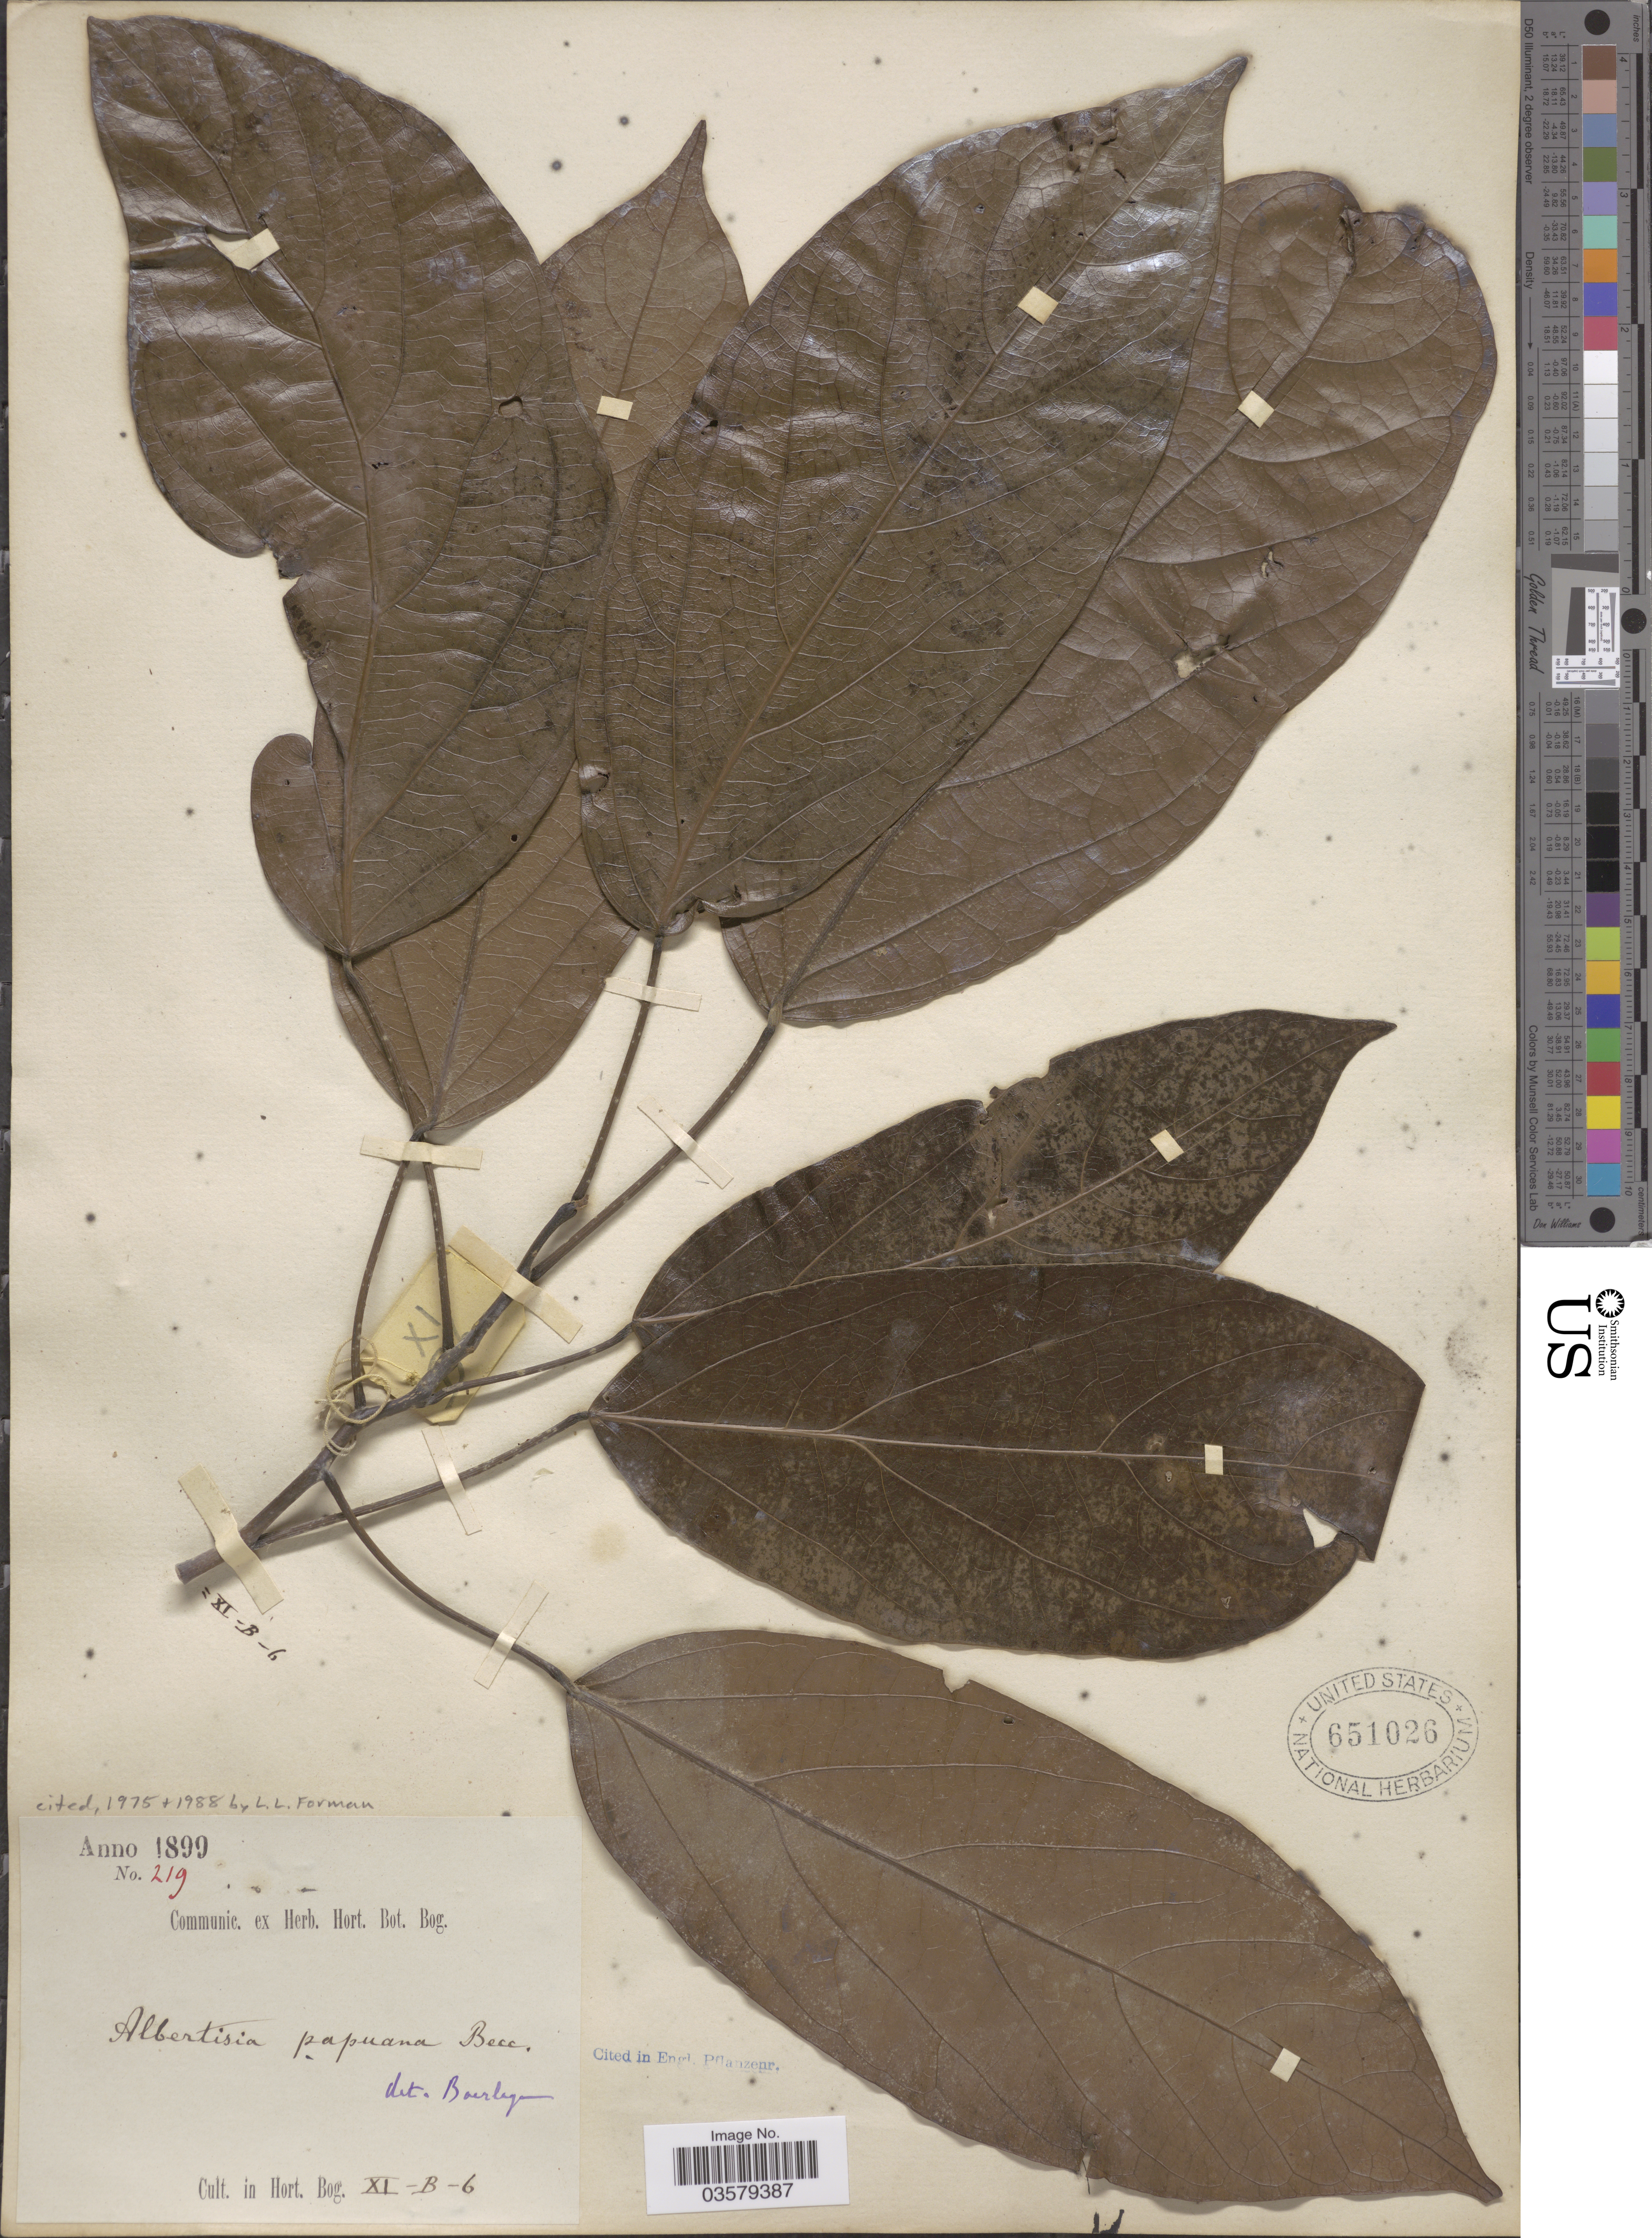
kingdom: Plantae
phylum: Tracheophyta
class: Magnoliopsida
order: Ranunculales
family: Menispermaceae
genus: Albertisia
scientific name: Albertisia papuana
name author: Becc.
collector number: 219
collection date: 1899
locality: Cult. in Hort. Bog. XI - B - 6.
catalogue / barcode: US 651026